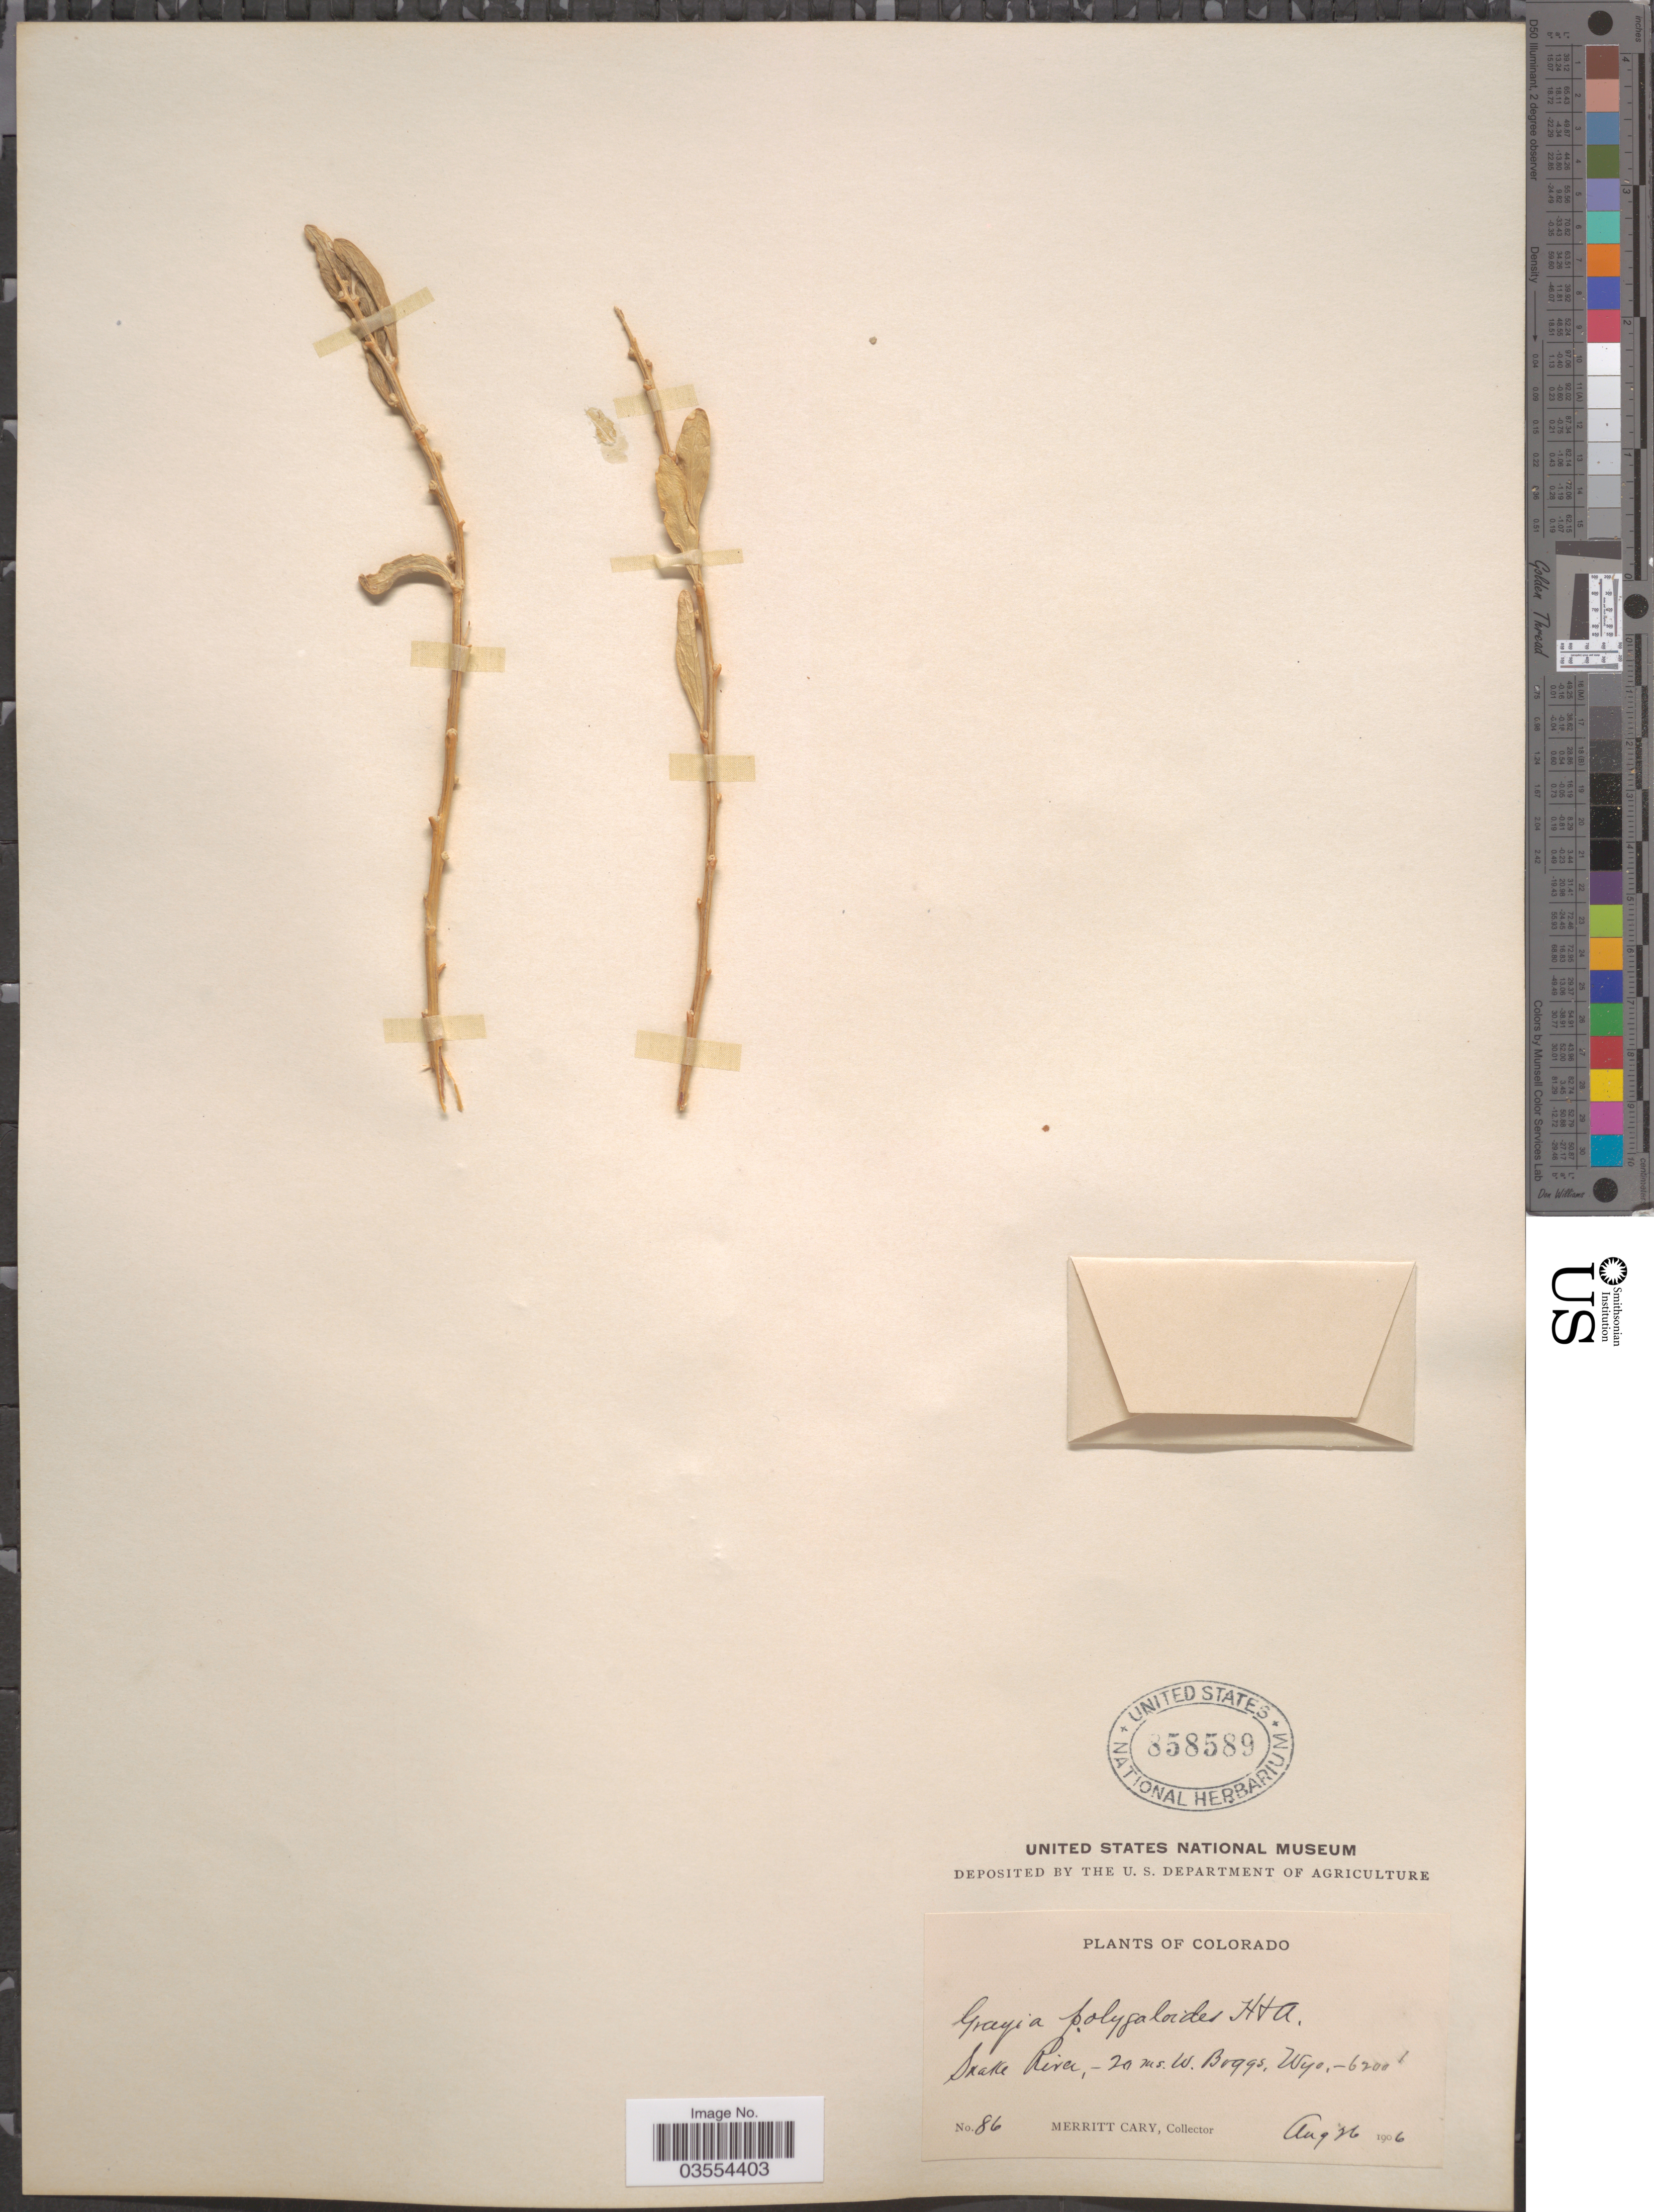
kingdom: Plantae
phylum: Tracheophyta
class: Magnoliopsida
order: Caryophyllales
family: Amaranthaceae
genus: Grayia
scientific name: Grayia brandegeei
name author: A. Gray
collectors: M. Cary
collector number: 86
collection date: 1906-08-26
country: United States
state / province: Wyoming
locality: Snake River, - [unsure placement] 20 ms. W. Boggs.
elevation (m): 1890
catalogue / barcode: US 858589